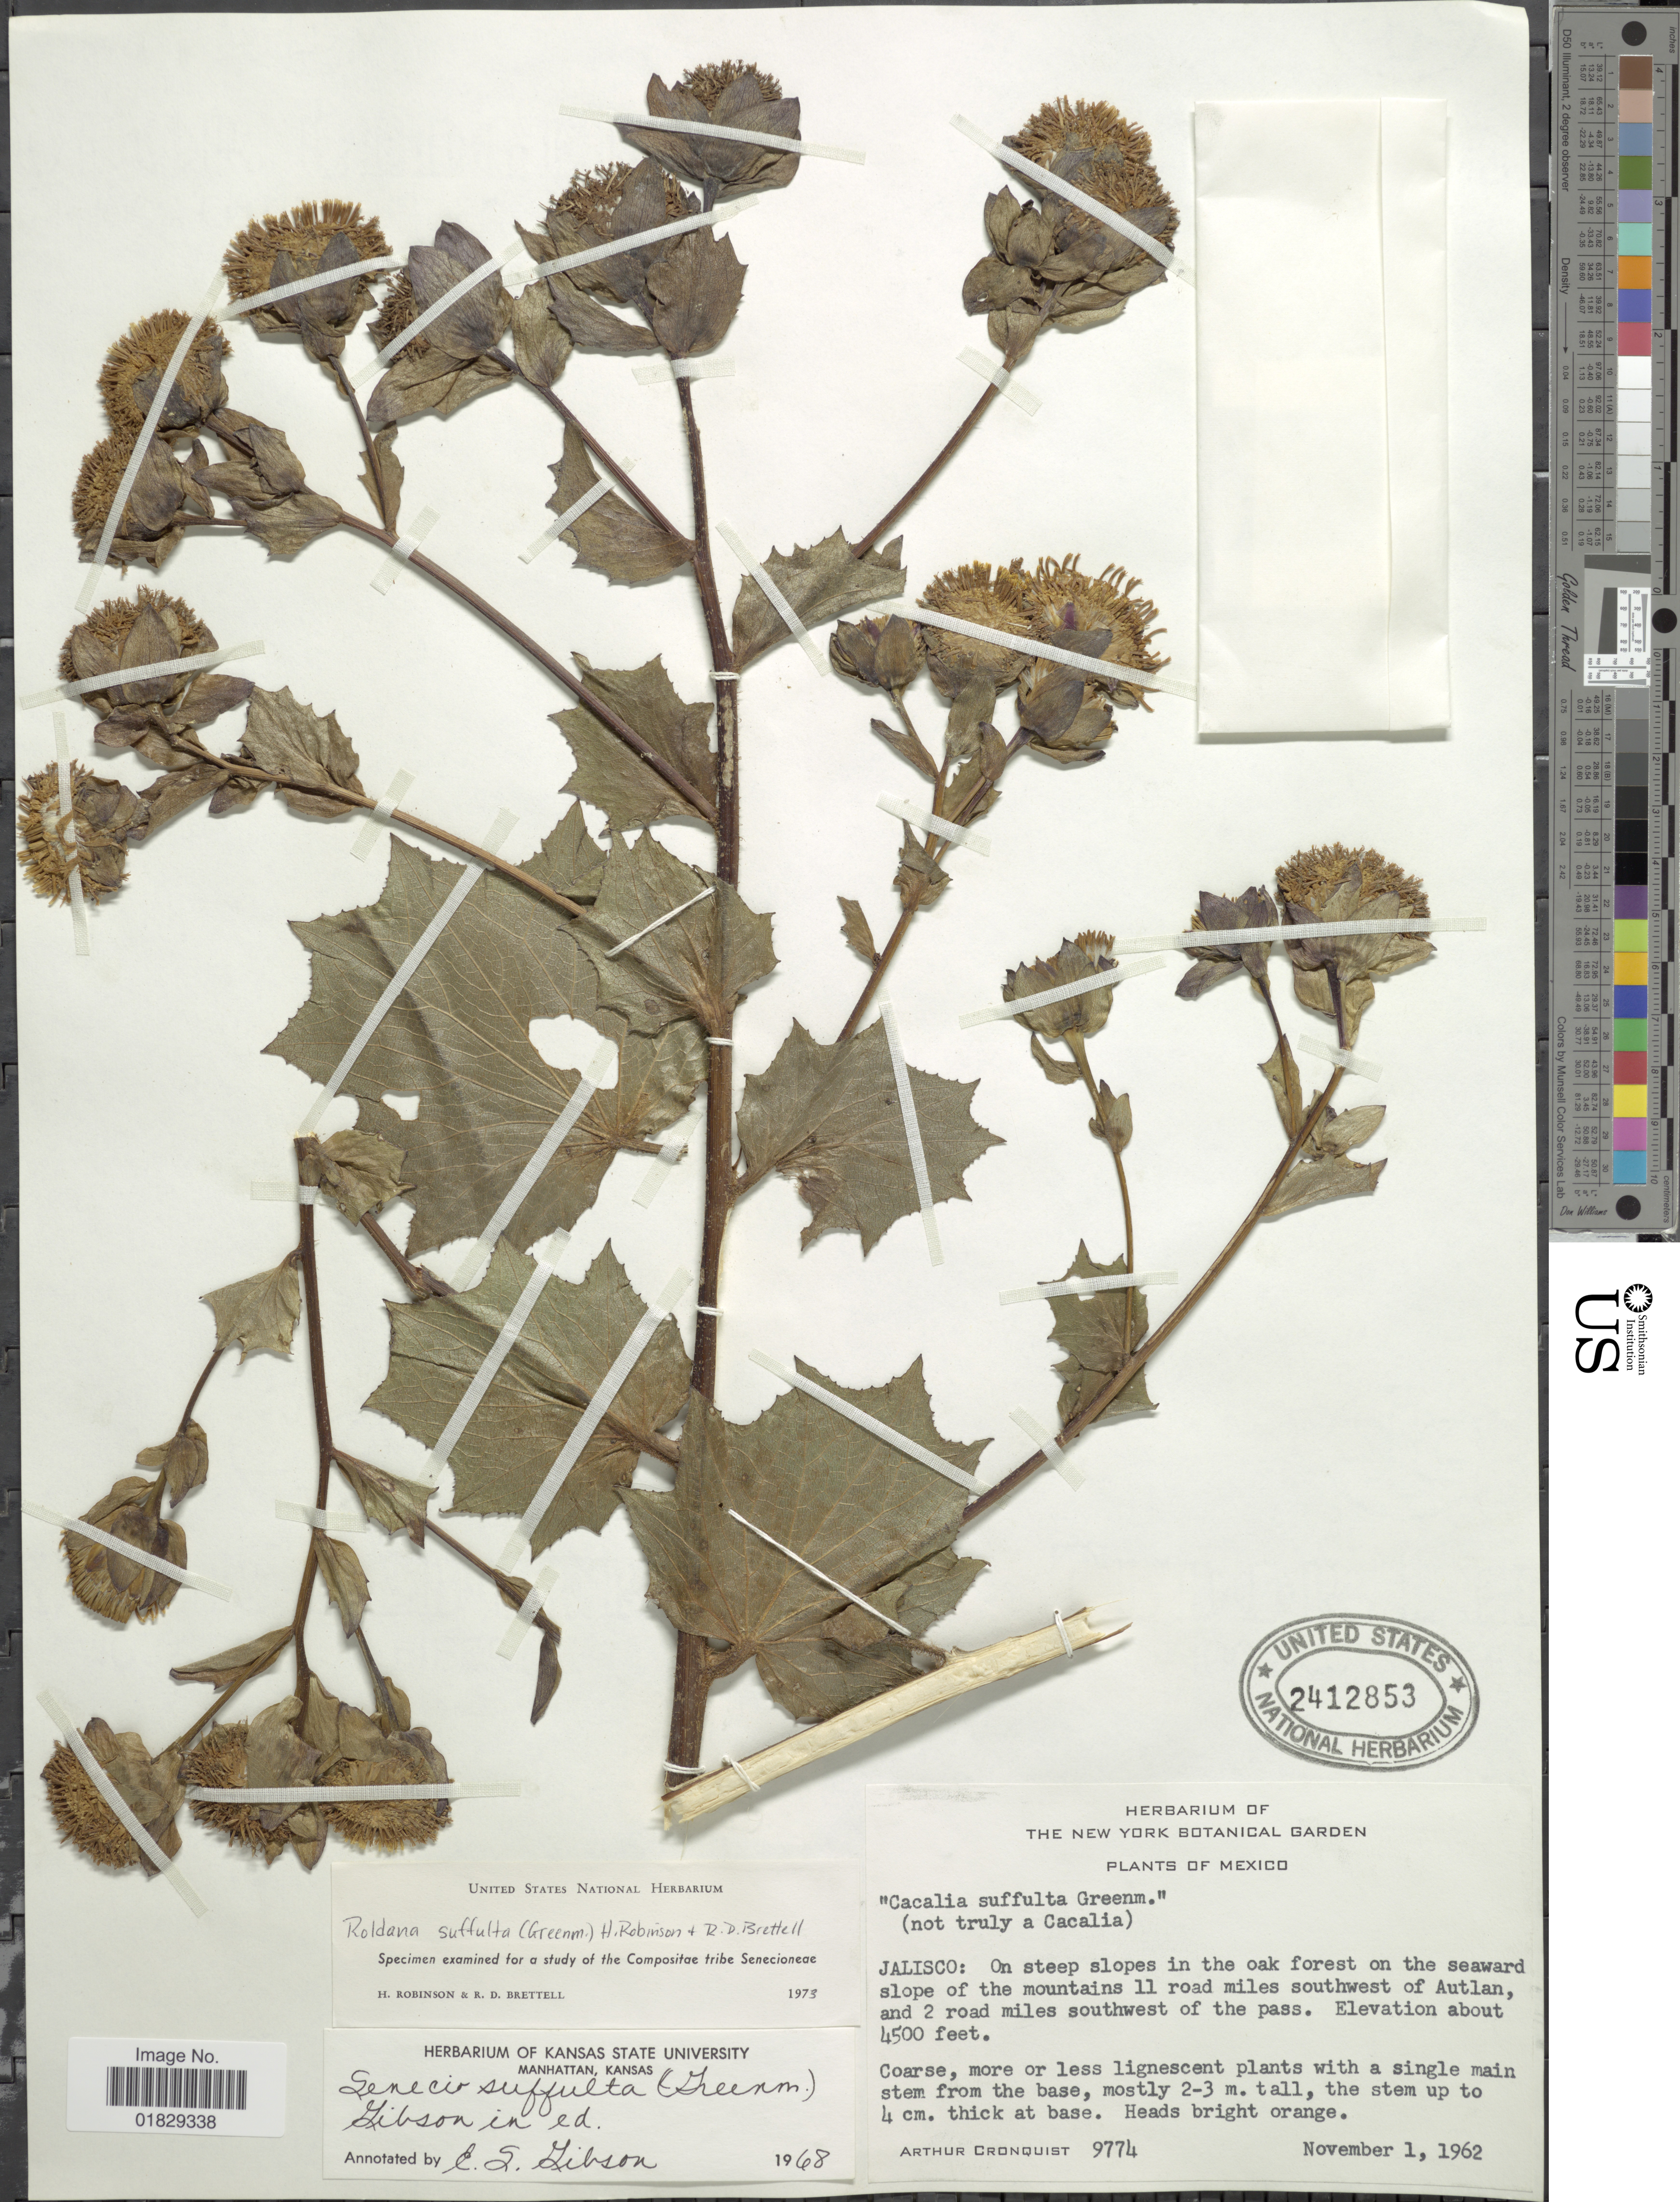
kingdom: Plantae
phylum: Tracheophyta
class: Magnoliopsida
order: Asterales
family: Asteraceae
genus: Roldana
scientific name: Roldana suffulta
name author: (Greenm.) H. Rob. & Brettell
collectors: A. J. Cronquist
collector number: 9774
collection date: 1962-11-01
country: Mexico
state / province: Jalisco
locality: Jalisco: On steep slopes in the oak forest on the seaward slope of the mountains 11 road miles southwest of Autlan, and 2 road miles southwest of the pass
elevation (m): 1372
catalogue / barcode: US 2412853